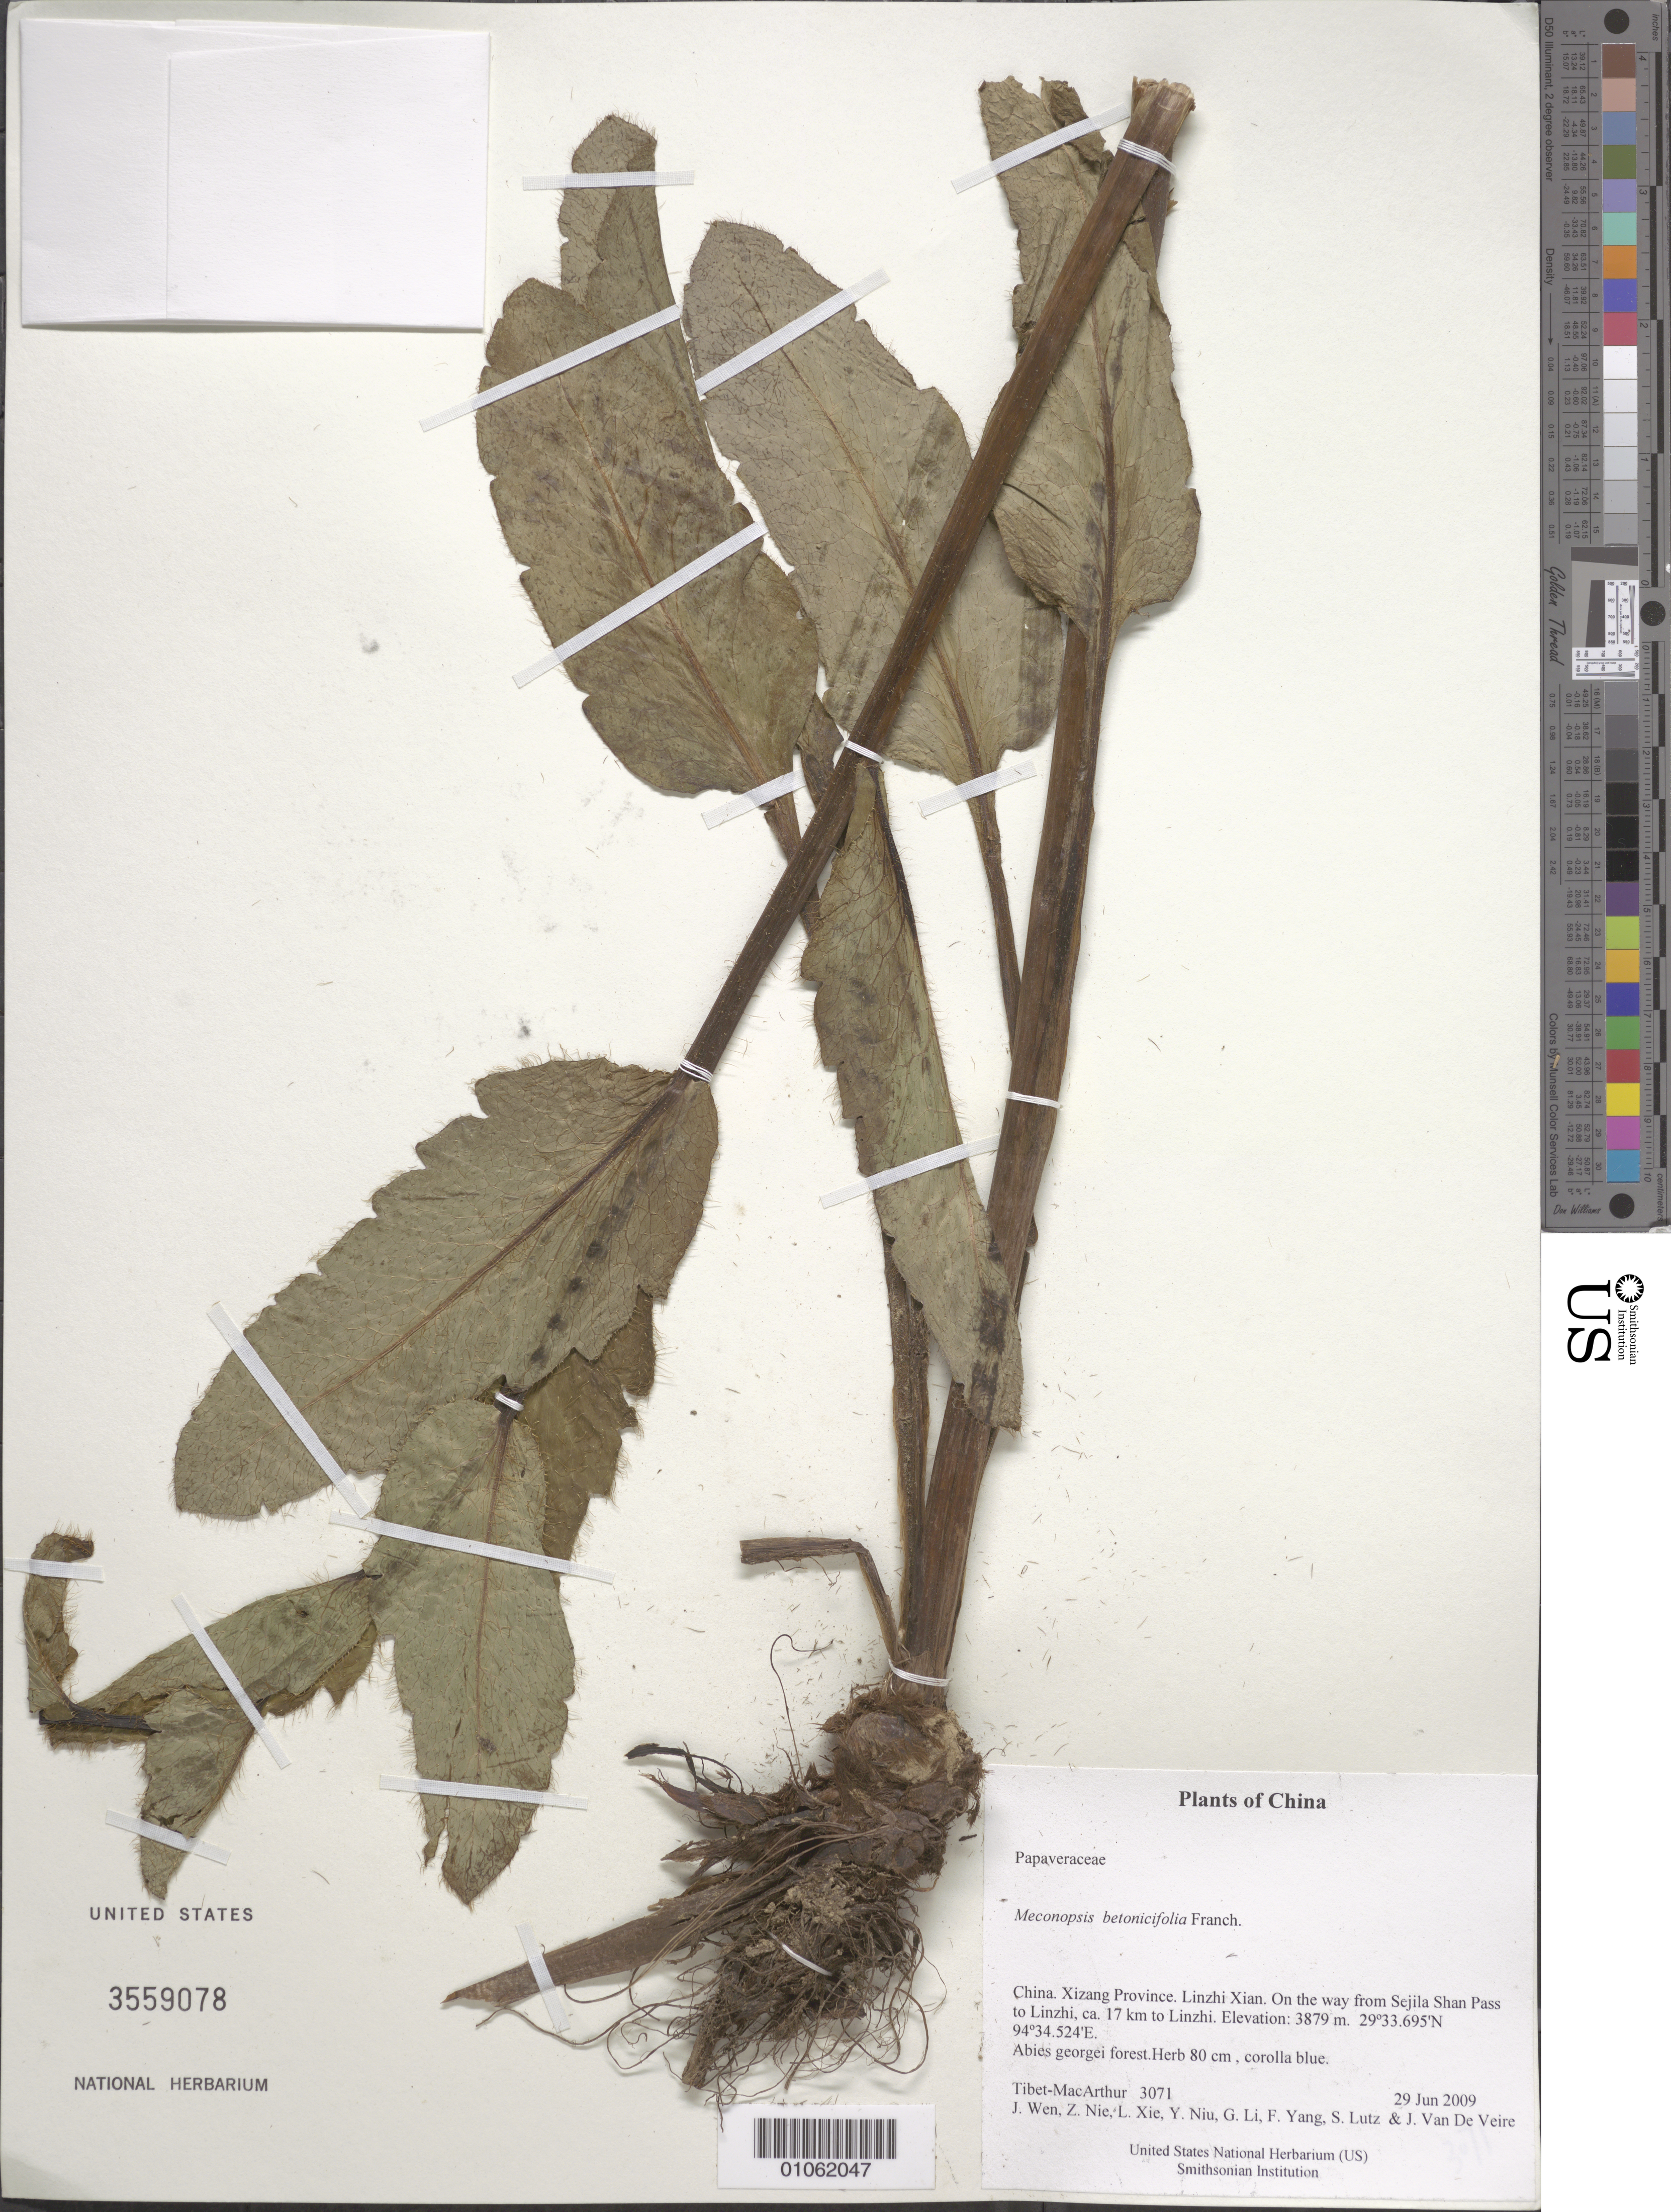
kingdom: Plantae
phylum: Tracheophyta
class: Magnoliopsida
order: Ranunculales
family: Papaveraceae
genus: Meconopsis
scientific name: Meconopsis betonicifolia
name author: Franch.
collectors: Tibet-MacArthur, J. Wen, Z. Nie, L. Xie, Y. Niu, G. Li, F. Yang, S. Lutz & J. Van De Veire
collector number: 3071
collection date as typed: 29 Jun 2009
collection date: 2009-06-29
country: China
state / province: Xizang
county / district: Linzhi Xian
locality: On the way from Sejila Shan Pass to Linzhi, ca. 17 km to Linzhi.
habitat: Abies georgei forest.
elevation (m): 3879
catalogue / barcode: US 3559078